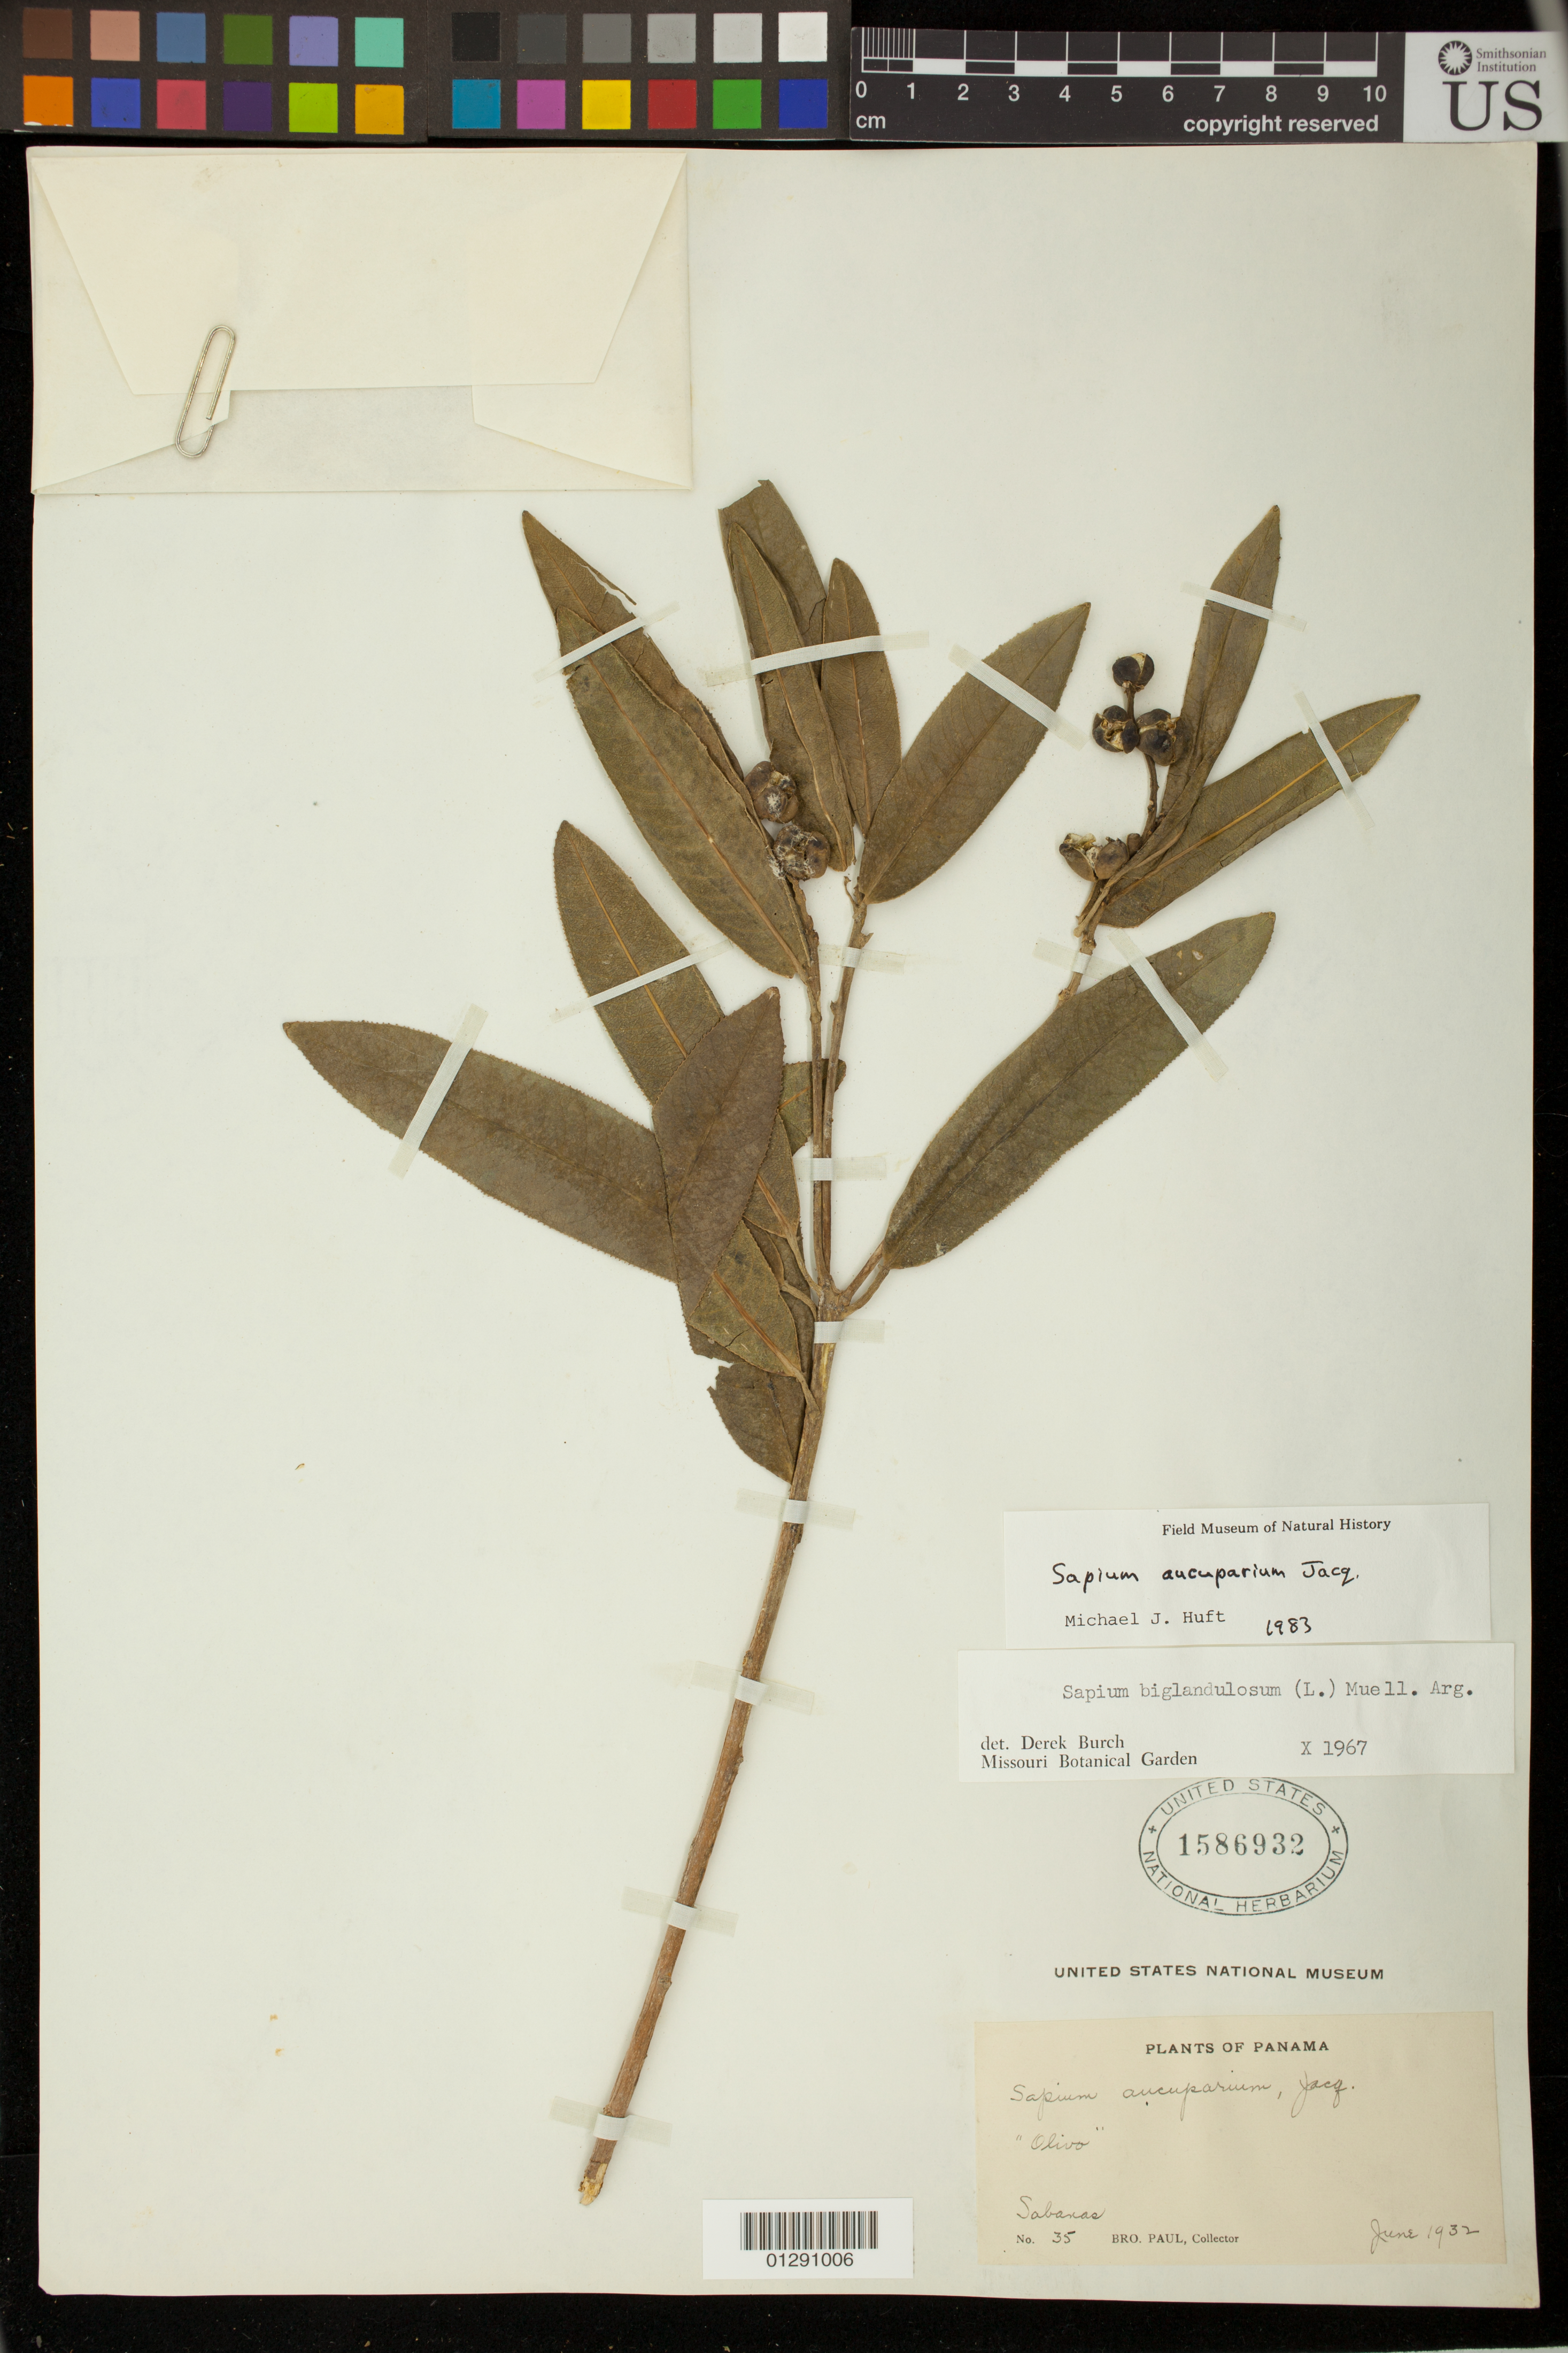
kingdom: Plantae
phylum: Tracheophyta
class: Magnoliopsida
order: Malpighiales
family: Euphorbiaceae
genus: Sapium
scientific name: Sapium aucuparium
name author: Jacq.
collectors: B. Paul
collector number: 35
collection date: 1932-06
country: Panama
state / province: Darién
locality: Sabanas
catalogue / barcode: US 1586932